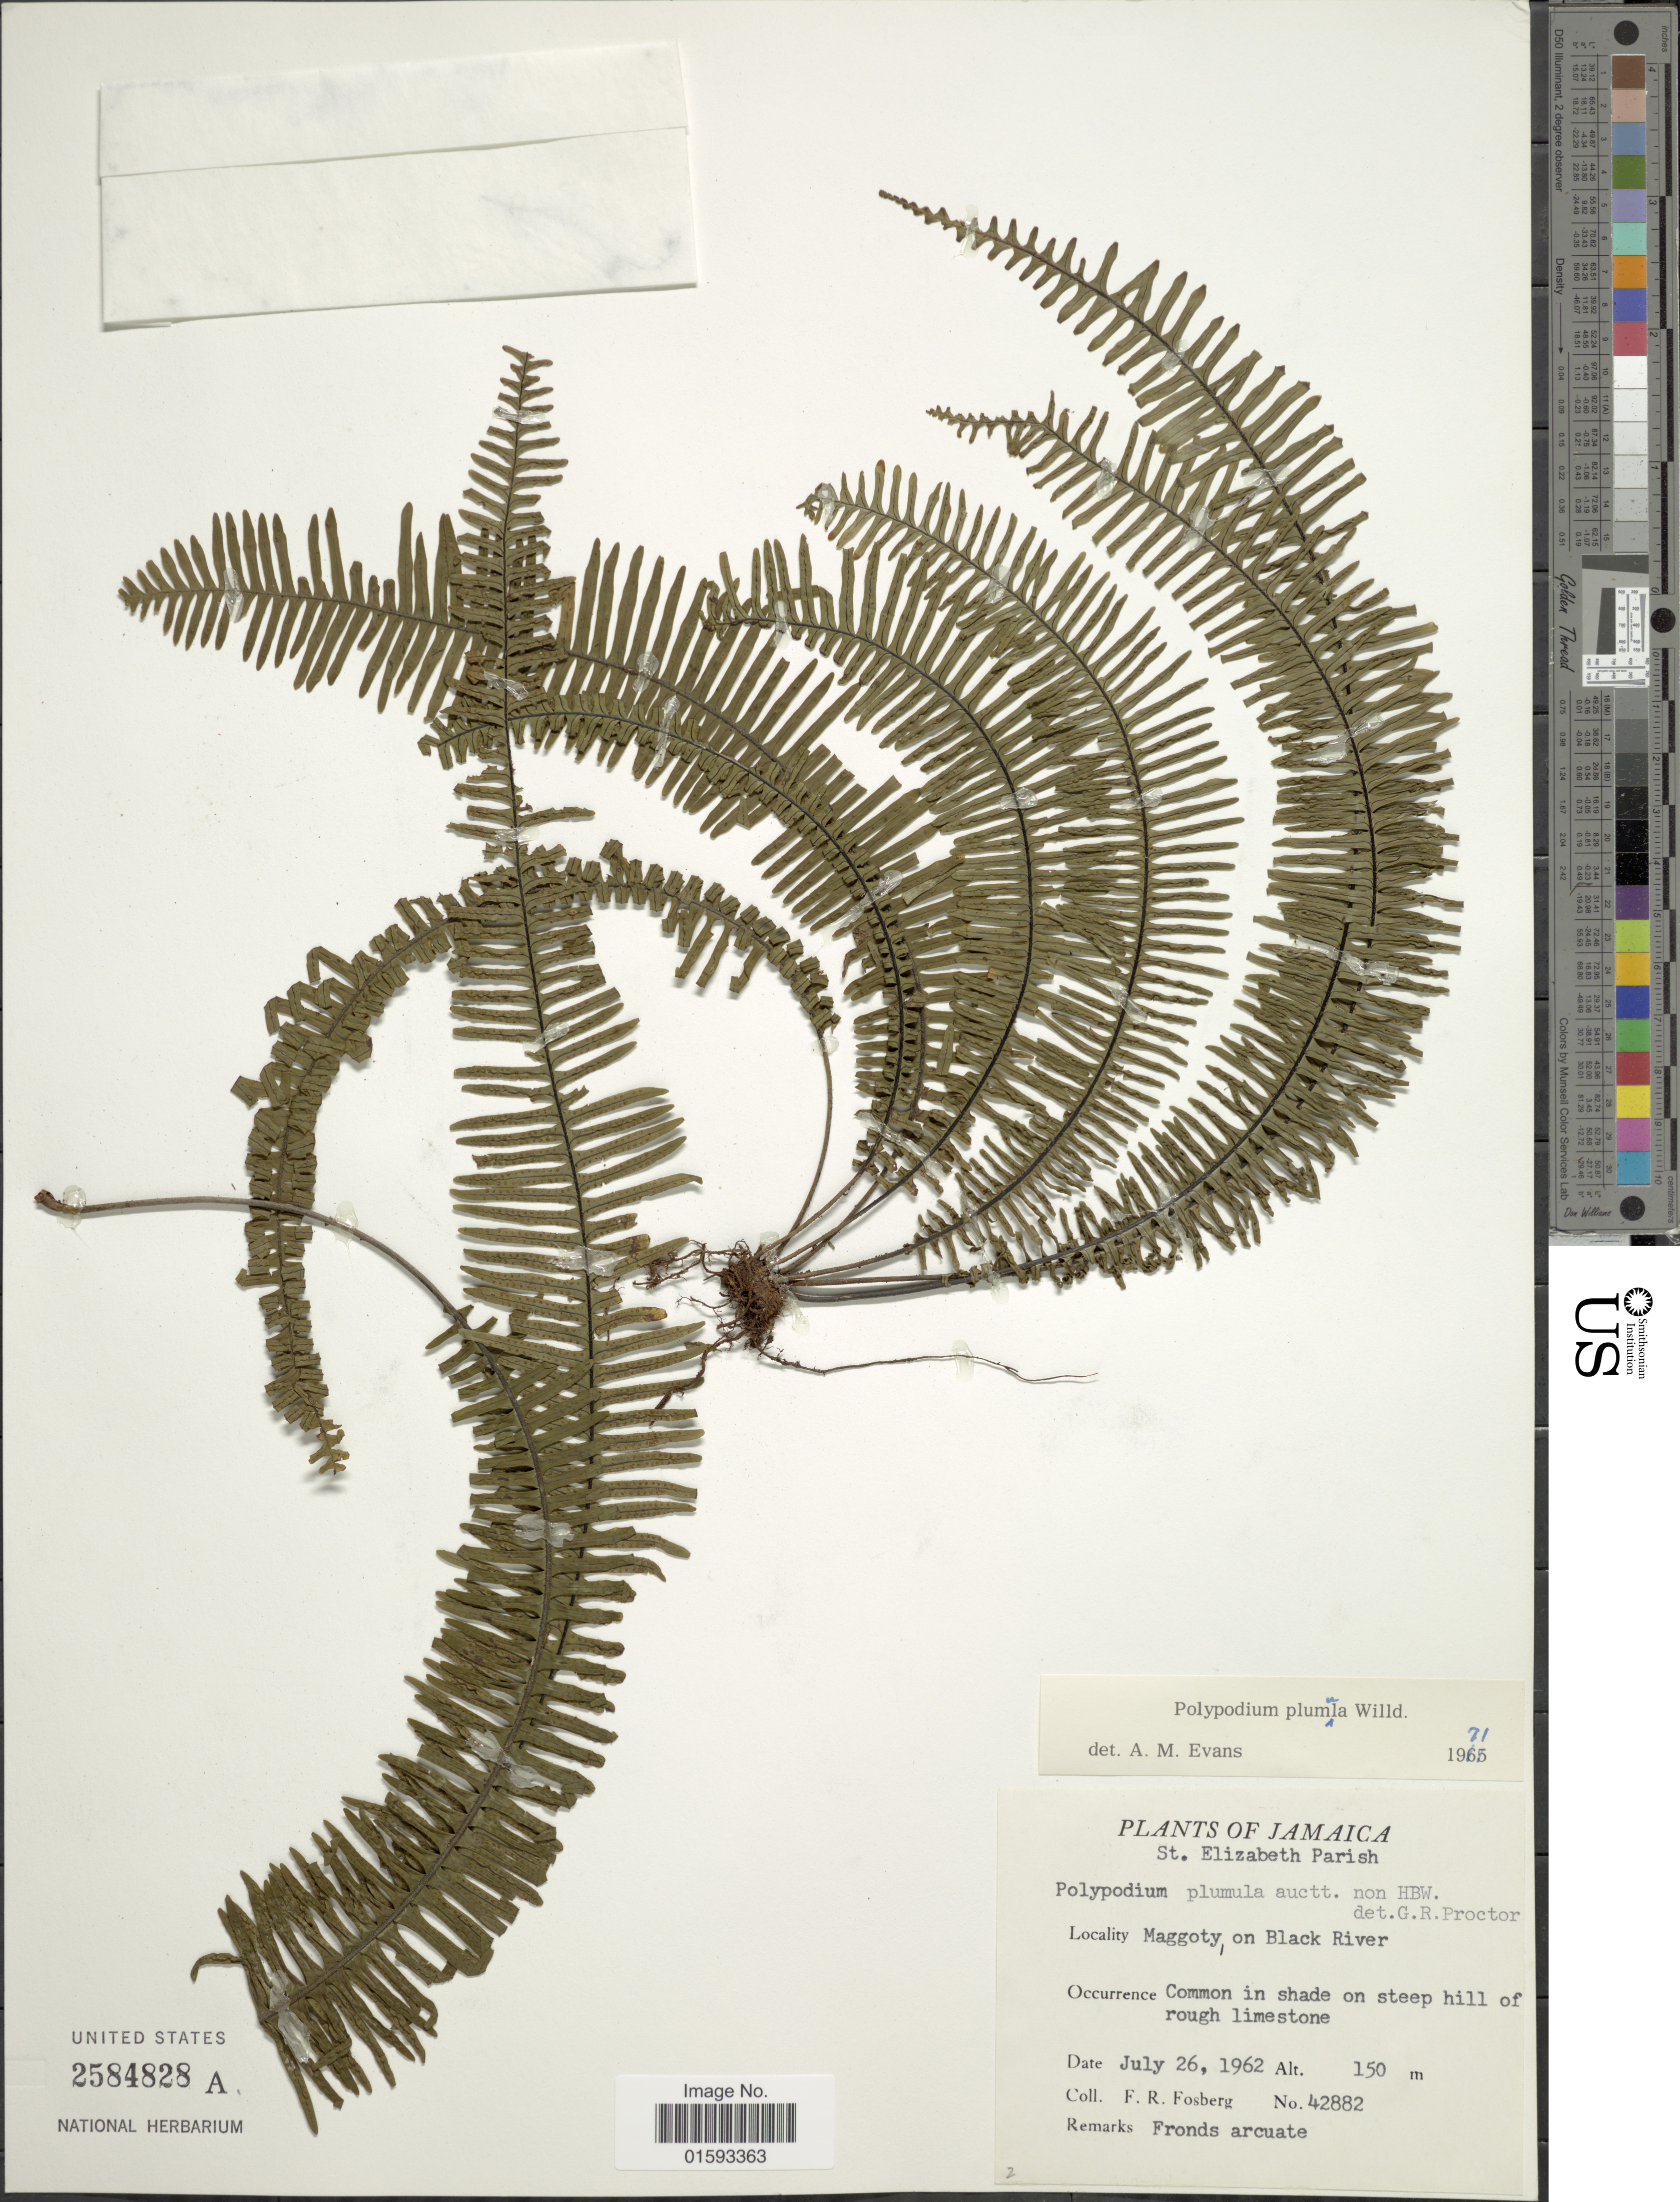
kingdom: Plantae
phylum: Tracheophyta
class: Polypodiopsida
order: Polypodiales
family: Polypodiaceae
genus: Pecluma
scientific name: Pecluma plumula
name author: (Humb. & Bonpl. ex Willd.) M.G. Price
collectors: F. R. Fosberg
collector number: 42882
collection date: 1962-07-26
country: Jamaica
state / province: Saint Elizabeth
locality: Maggoty on Black River, Common in shade on steeo hill of rough limestone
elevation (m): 150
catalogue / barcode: US 2584828A